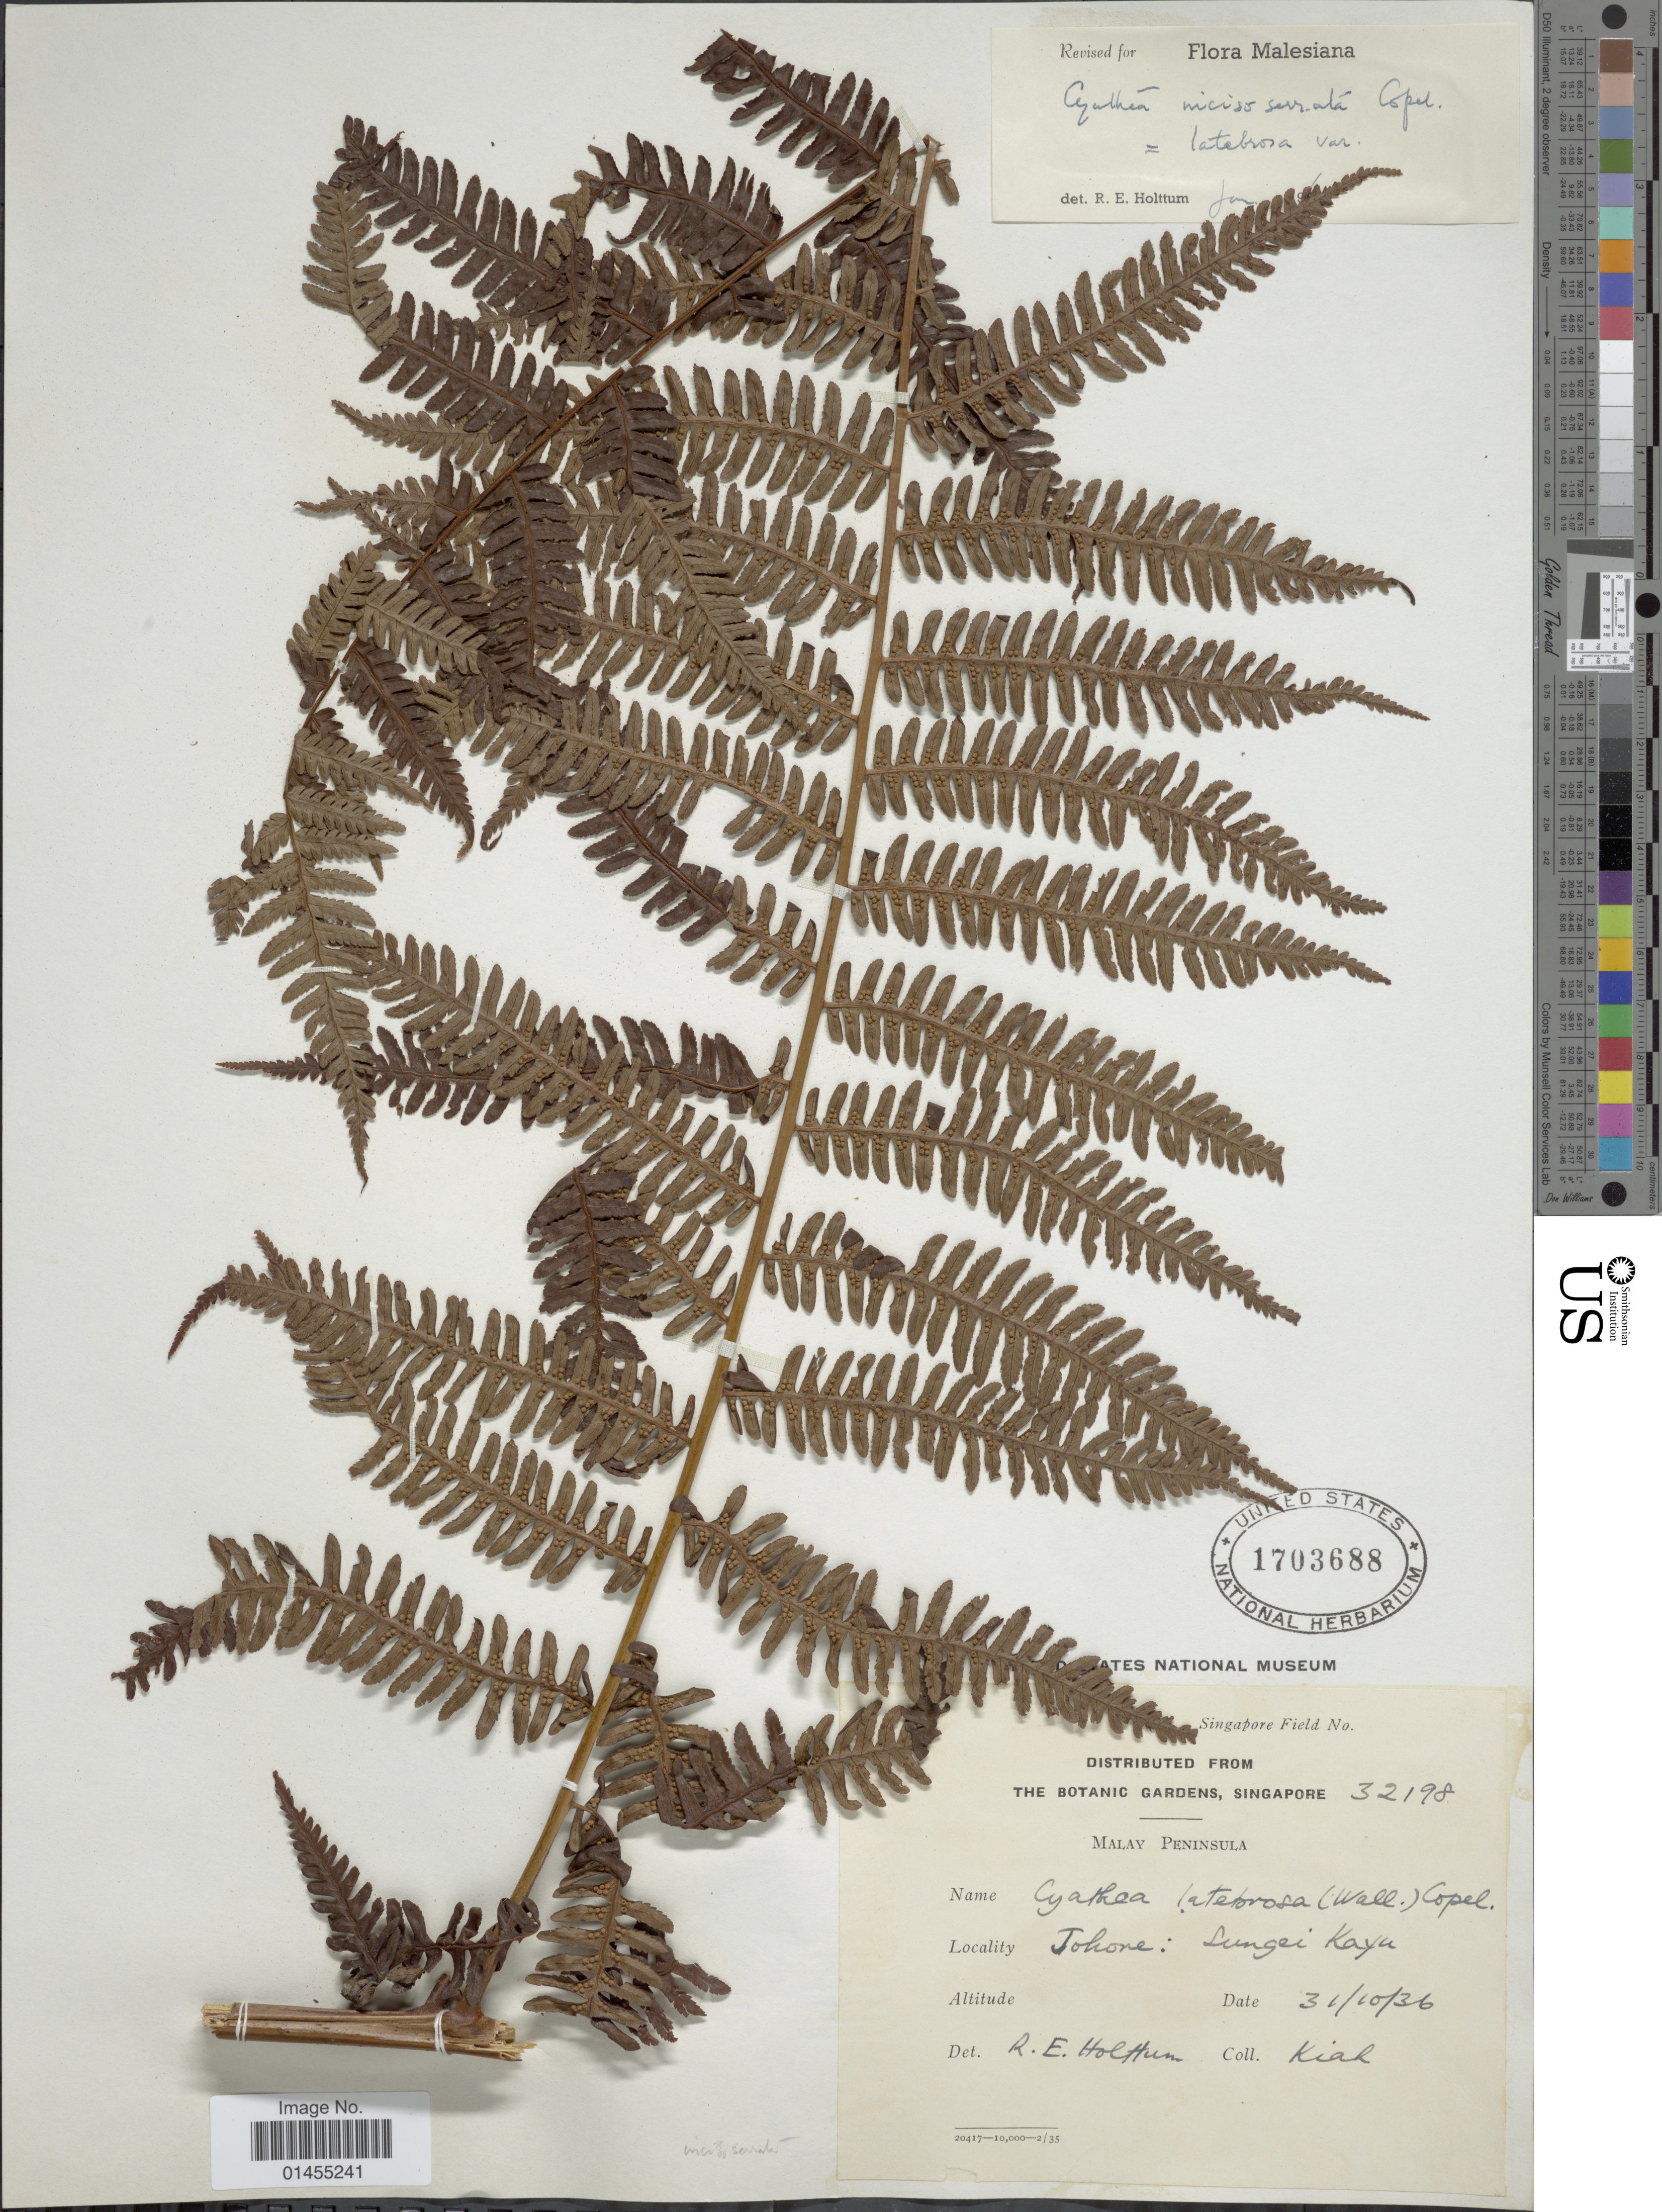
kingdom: Plantae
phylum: Tracheophyta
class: Polypodiopsida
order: Cyatheales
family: Cyatheaceae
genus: Alsophila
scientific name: Alsophila inciso-serrata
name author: (Copel.) C. Chr.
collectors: -. Kiah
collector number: Singapore Field 32198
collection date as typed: Transcribed d/m/y: 31/10/36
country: Malaysia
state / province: Johor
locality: Malay Peninsula, Johore: Lungei Kaya. [interpreted]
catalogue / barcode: US 1703688